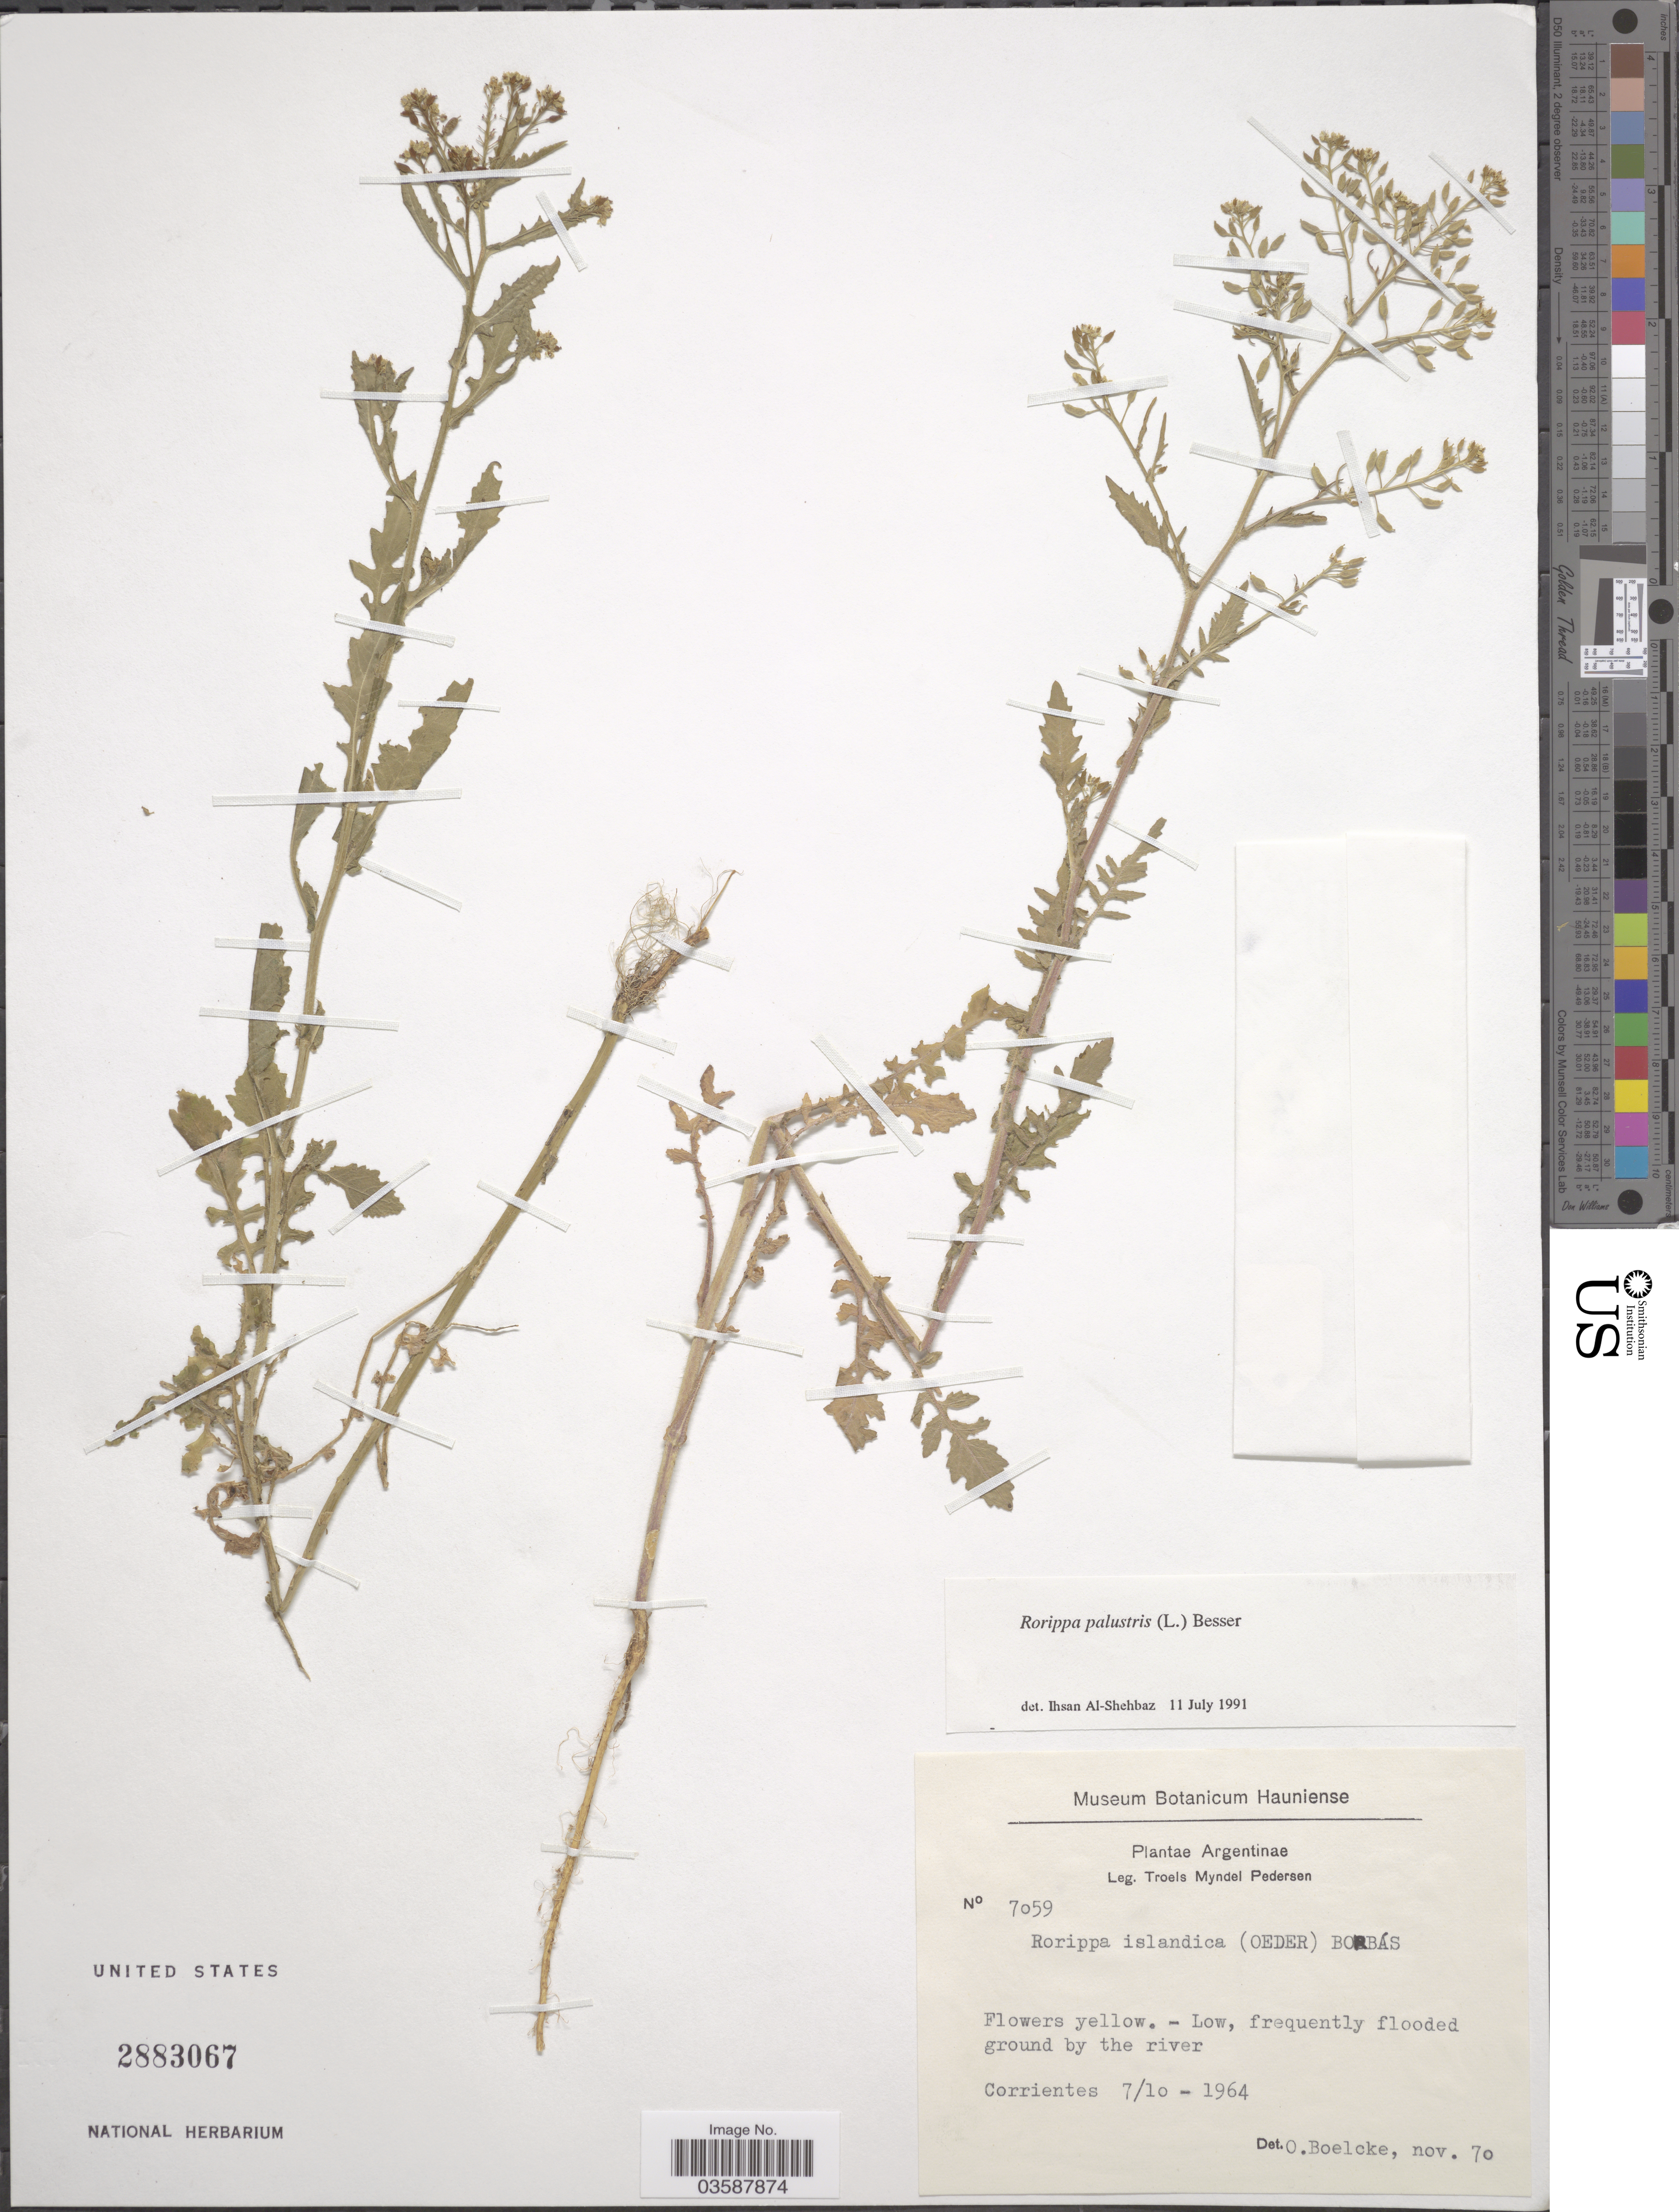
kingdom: Plantae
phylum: Tracheophyta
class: Magnoliopsida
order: Brassicales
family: Brassicaceae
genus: Rorippa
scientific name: Rorippa palustris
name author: (L.) Besser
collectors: T. Pederson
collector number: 7059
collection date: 1964-10-07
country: Argentina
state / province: Corrientes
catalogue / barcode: US 2883067